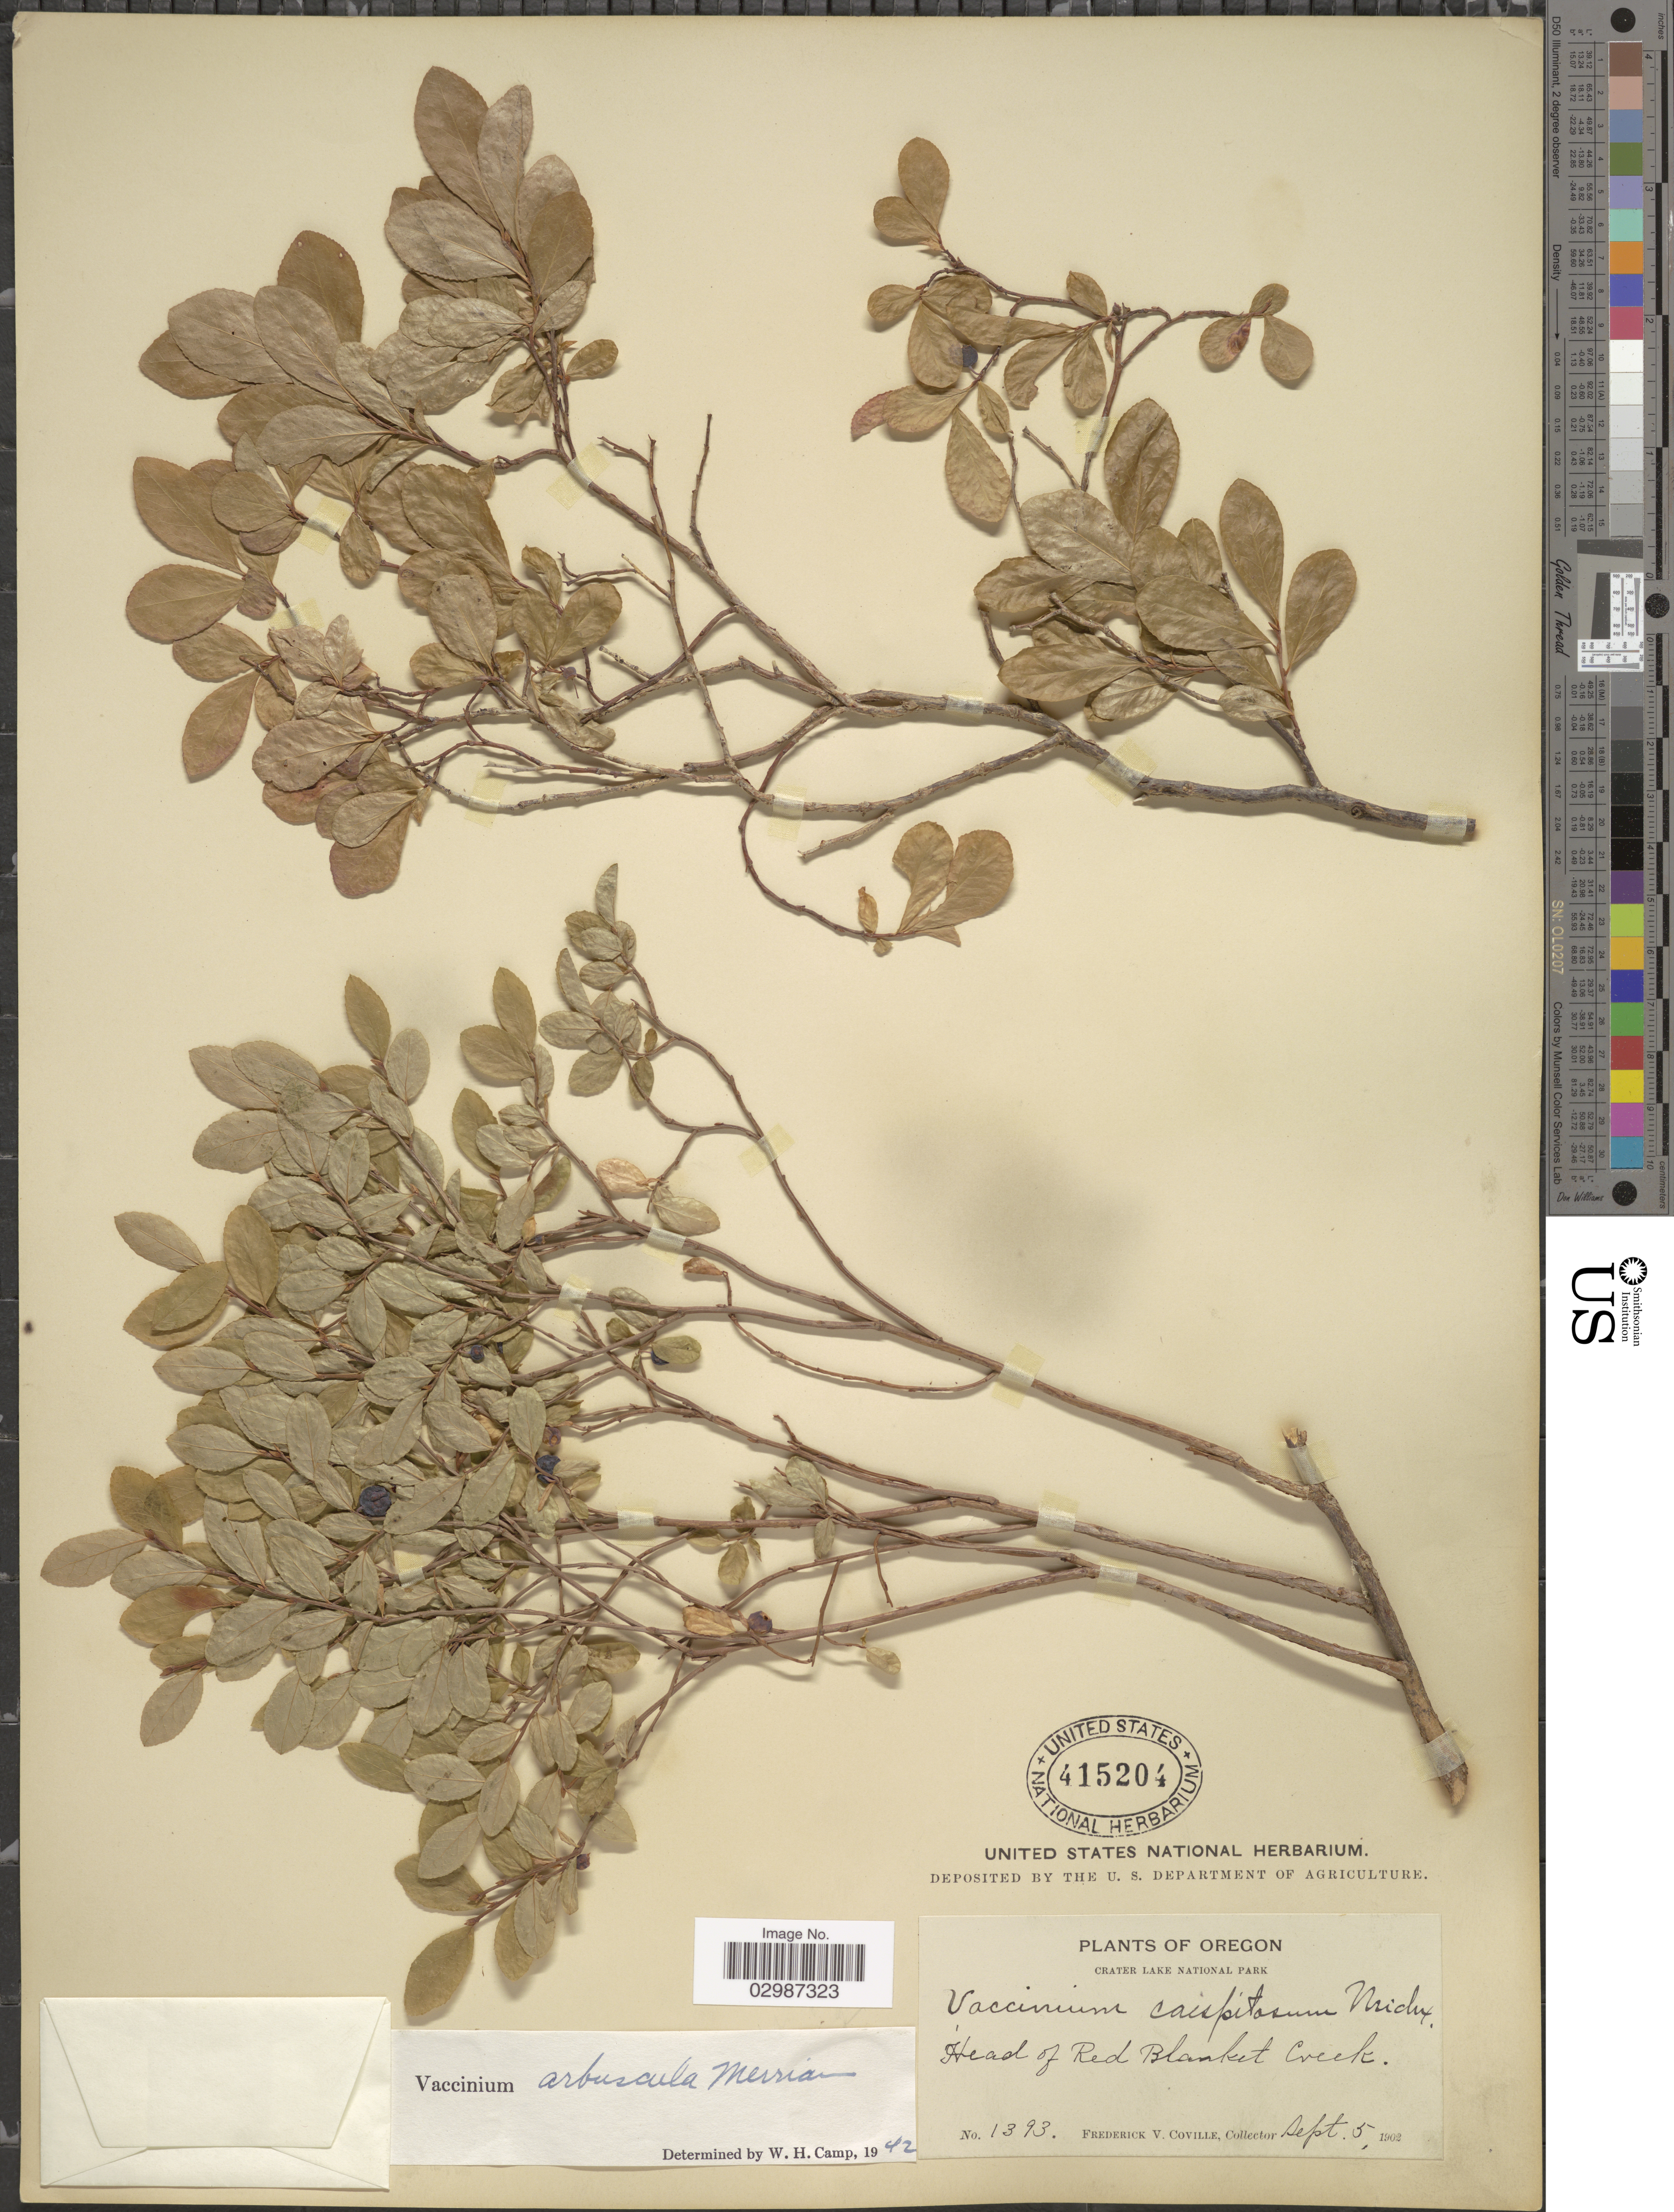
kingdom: Plantae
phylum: Tracheophyta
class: Magnoliopsida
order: Ericales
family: Ericaceae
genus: Vaccinium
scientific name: Vaccinium arbuscula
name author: (A. Gray) Merriam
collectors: F. V. Coville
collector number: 1393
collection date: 1902-09-05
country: United States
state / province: Oregon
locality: Crater Lake National Park, Head of Red Blanket Creek.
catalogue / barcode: US 415204